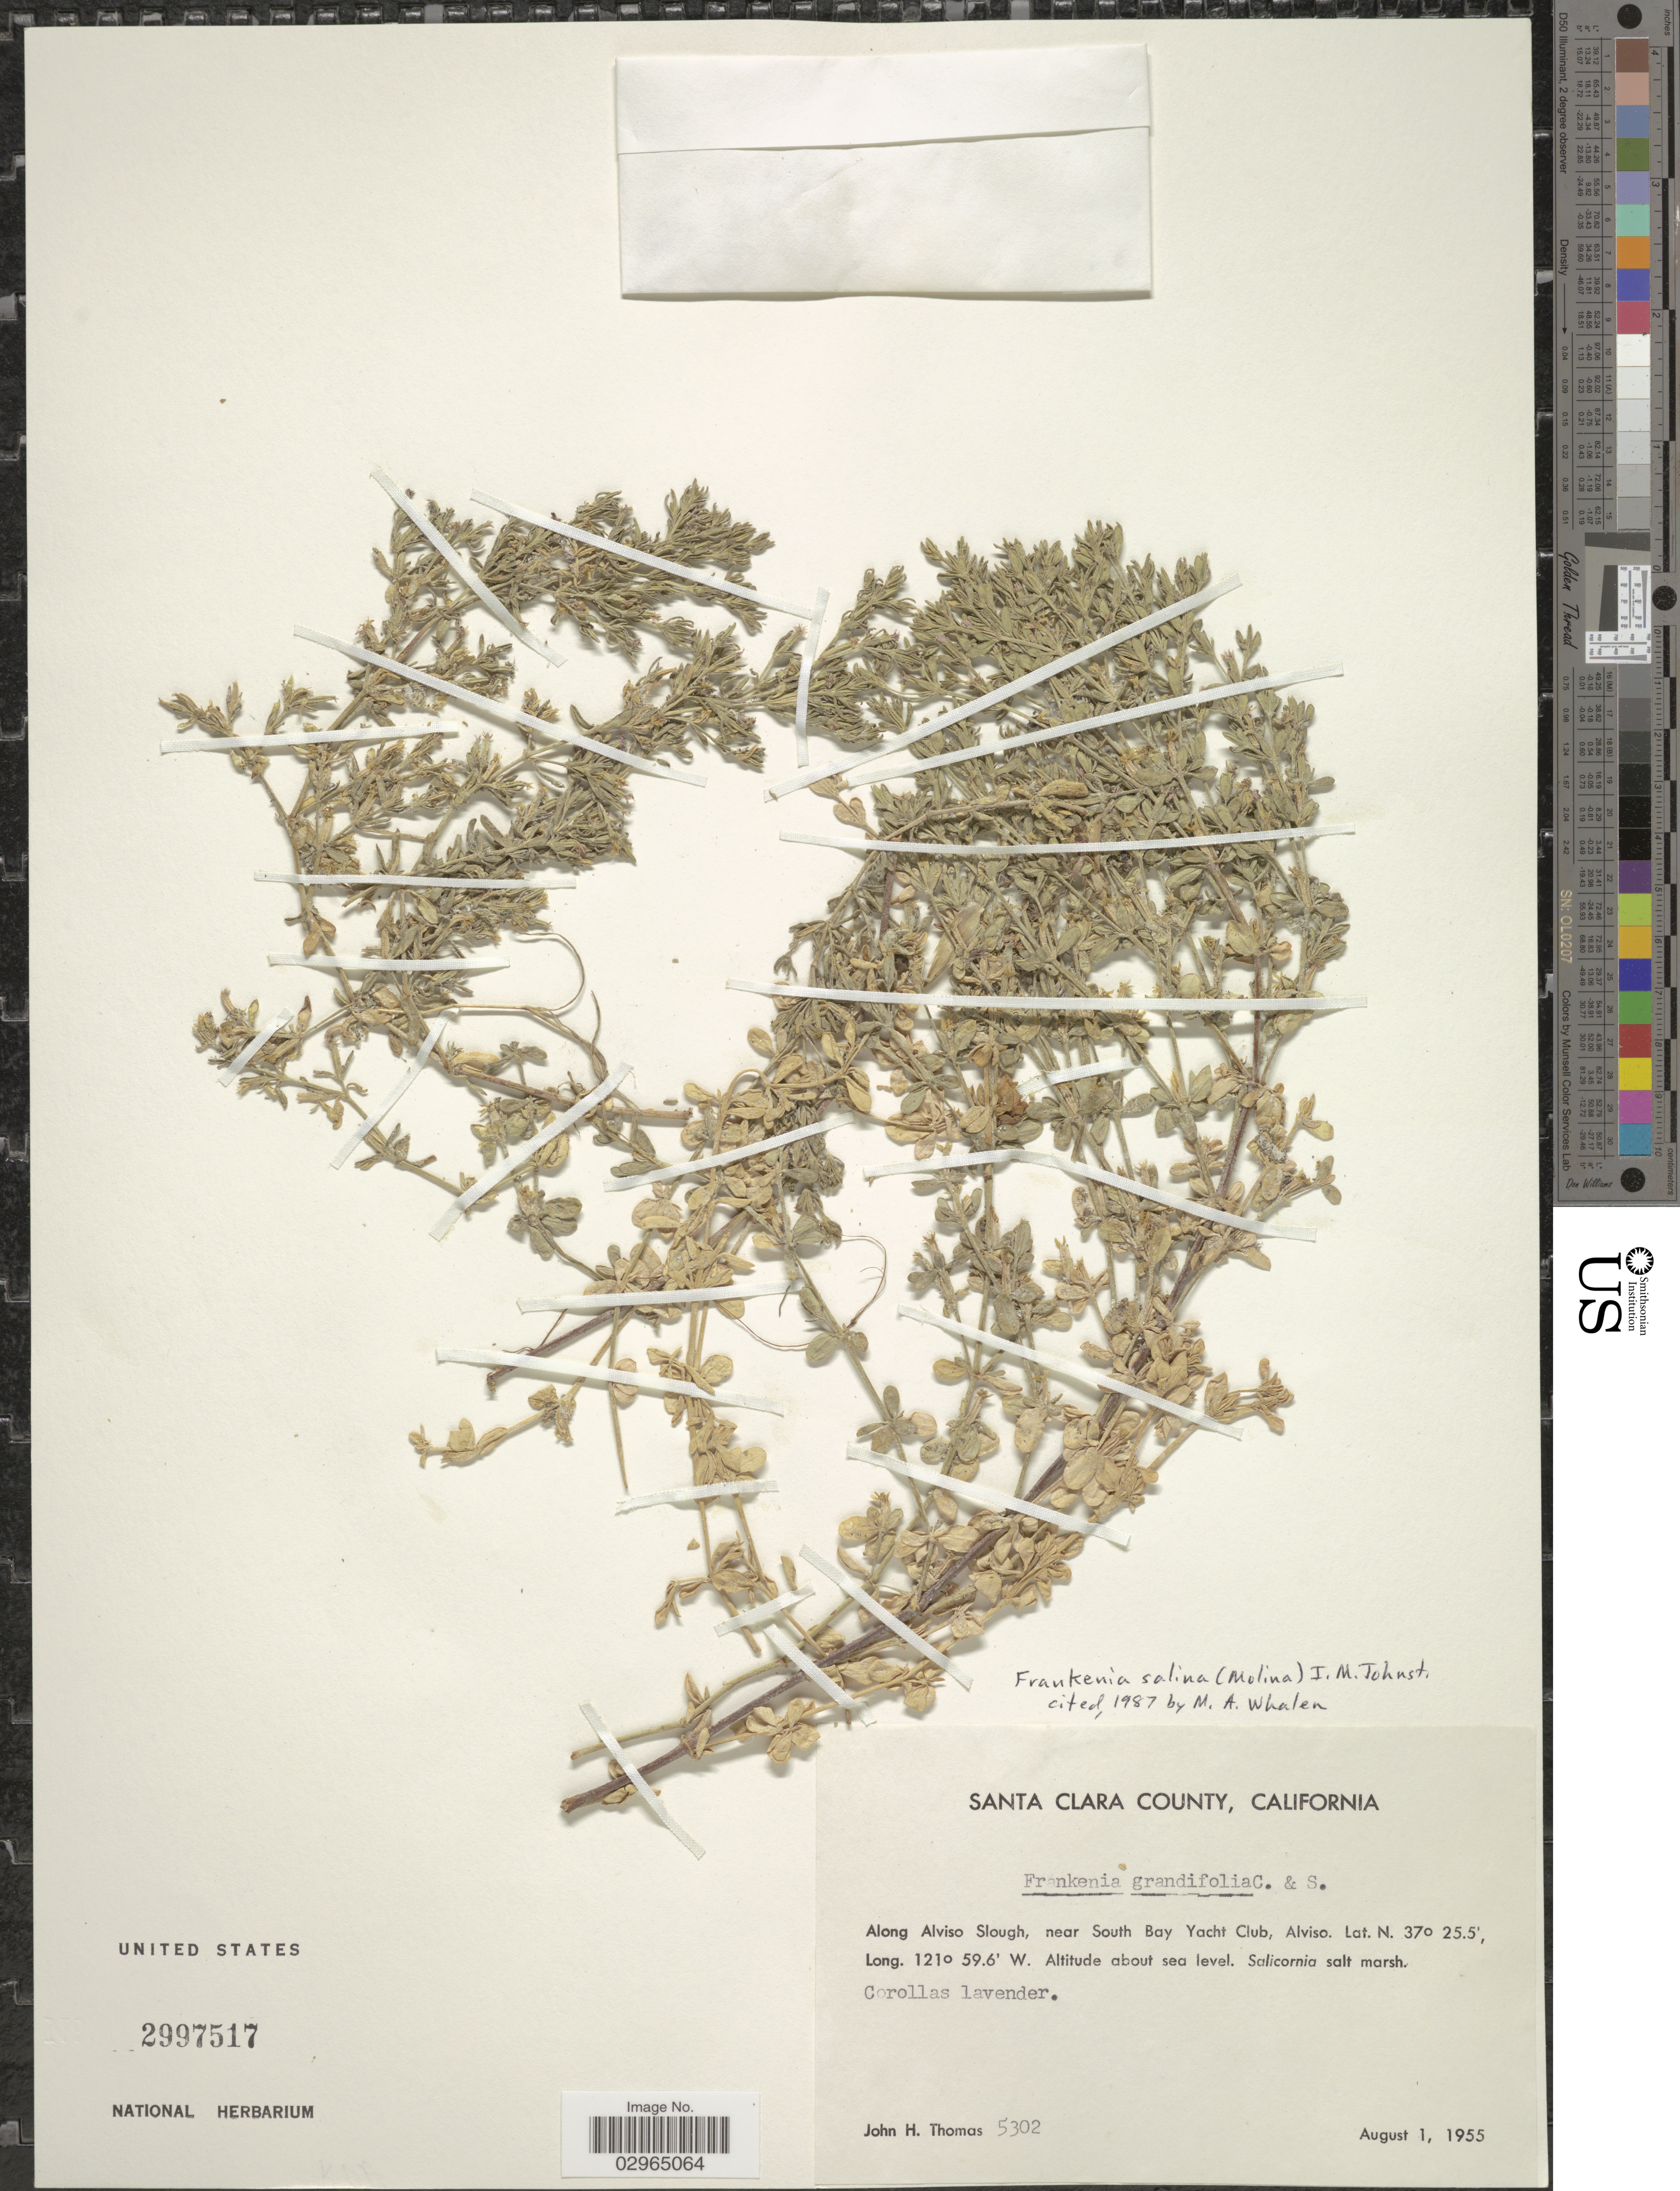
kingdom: Plantae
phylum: Tracheophyta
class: Magnoliopsida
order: Caryophyllales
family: Frankeniaceae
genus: Frankenia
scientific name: Frankenia salina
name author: (Molina) I.M. Johnst.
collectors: J. H. Thomas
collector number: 5302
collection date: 1955-08-01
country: United States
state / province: California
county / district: Santa Clara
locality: Santa Clara County. Along Alviso Slough, near South Bay Yacht Club, Alviso.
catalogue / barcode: US 2997517